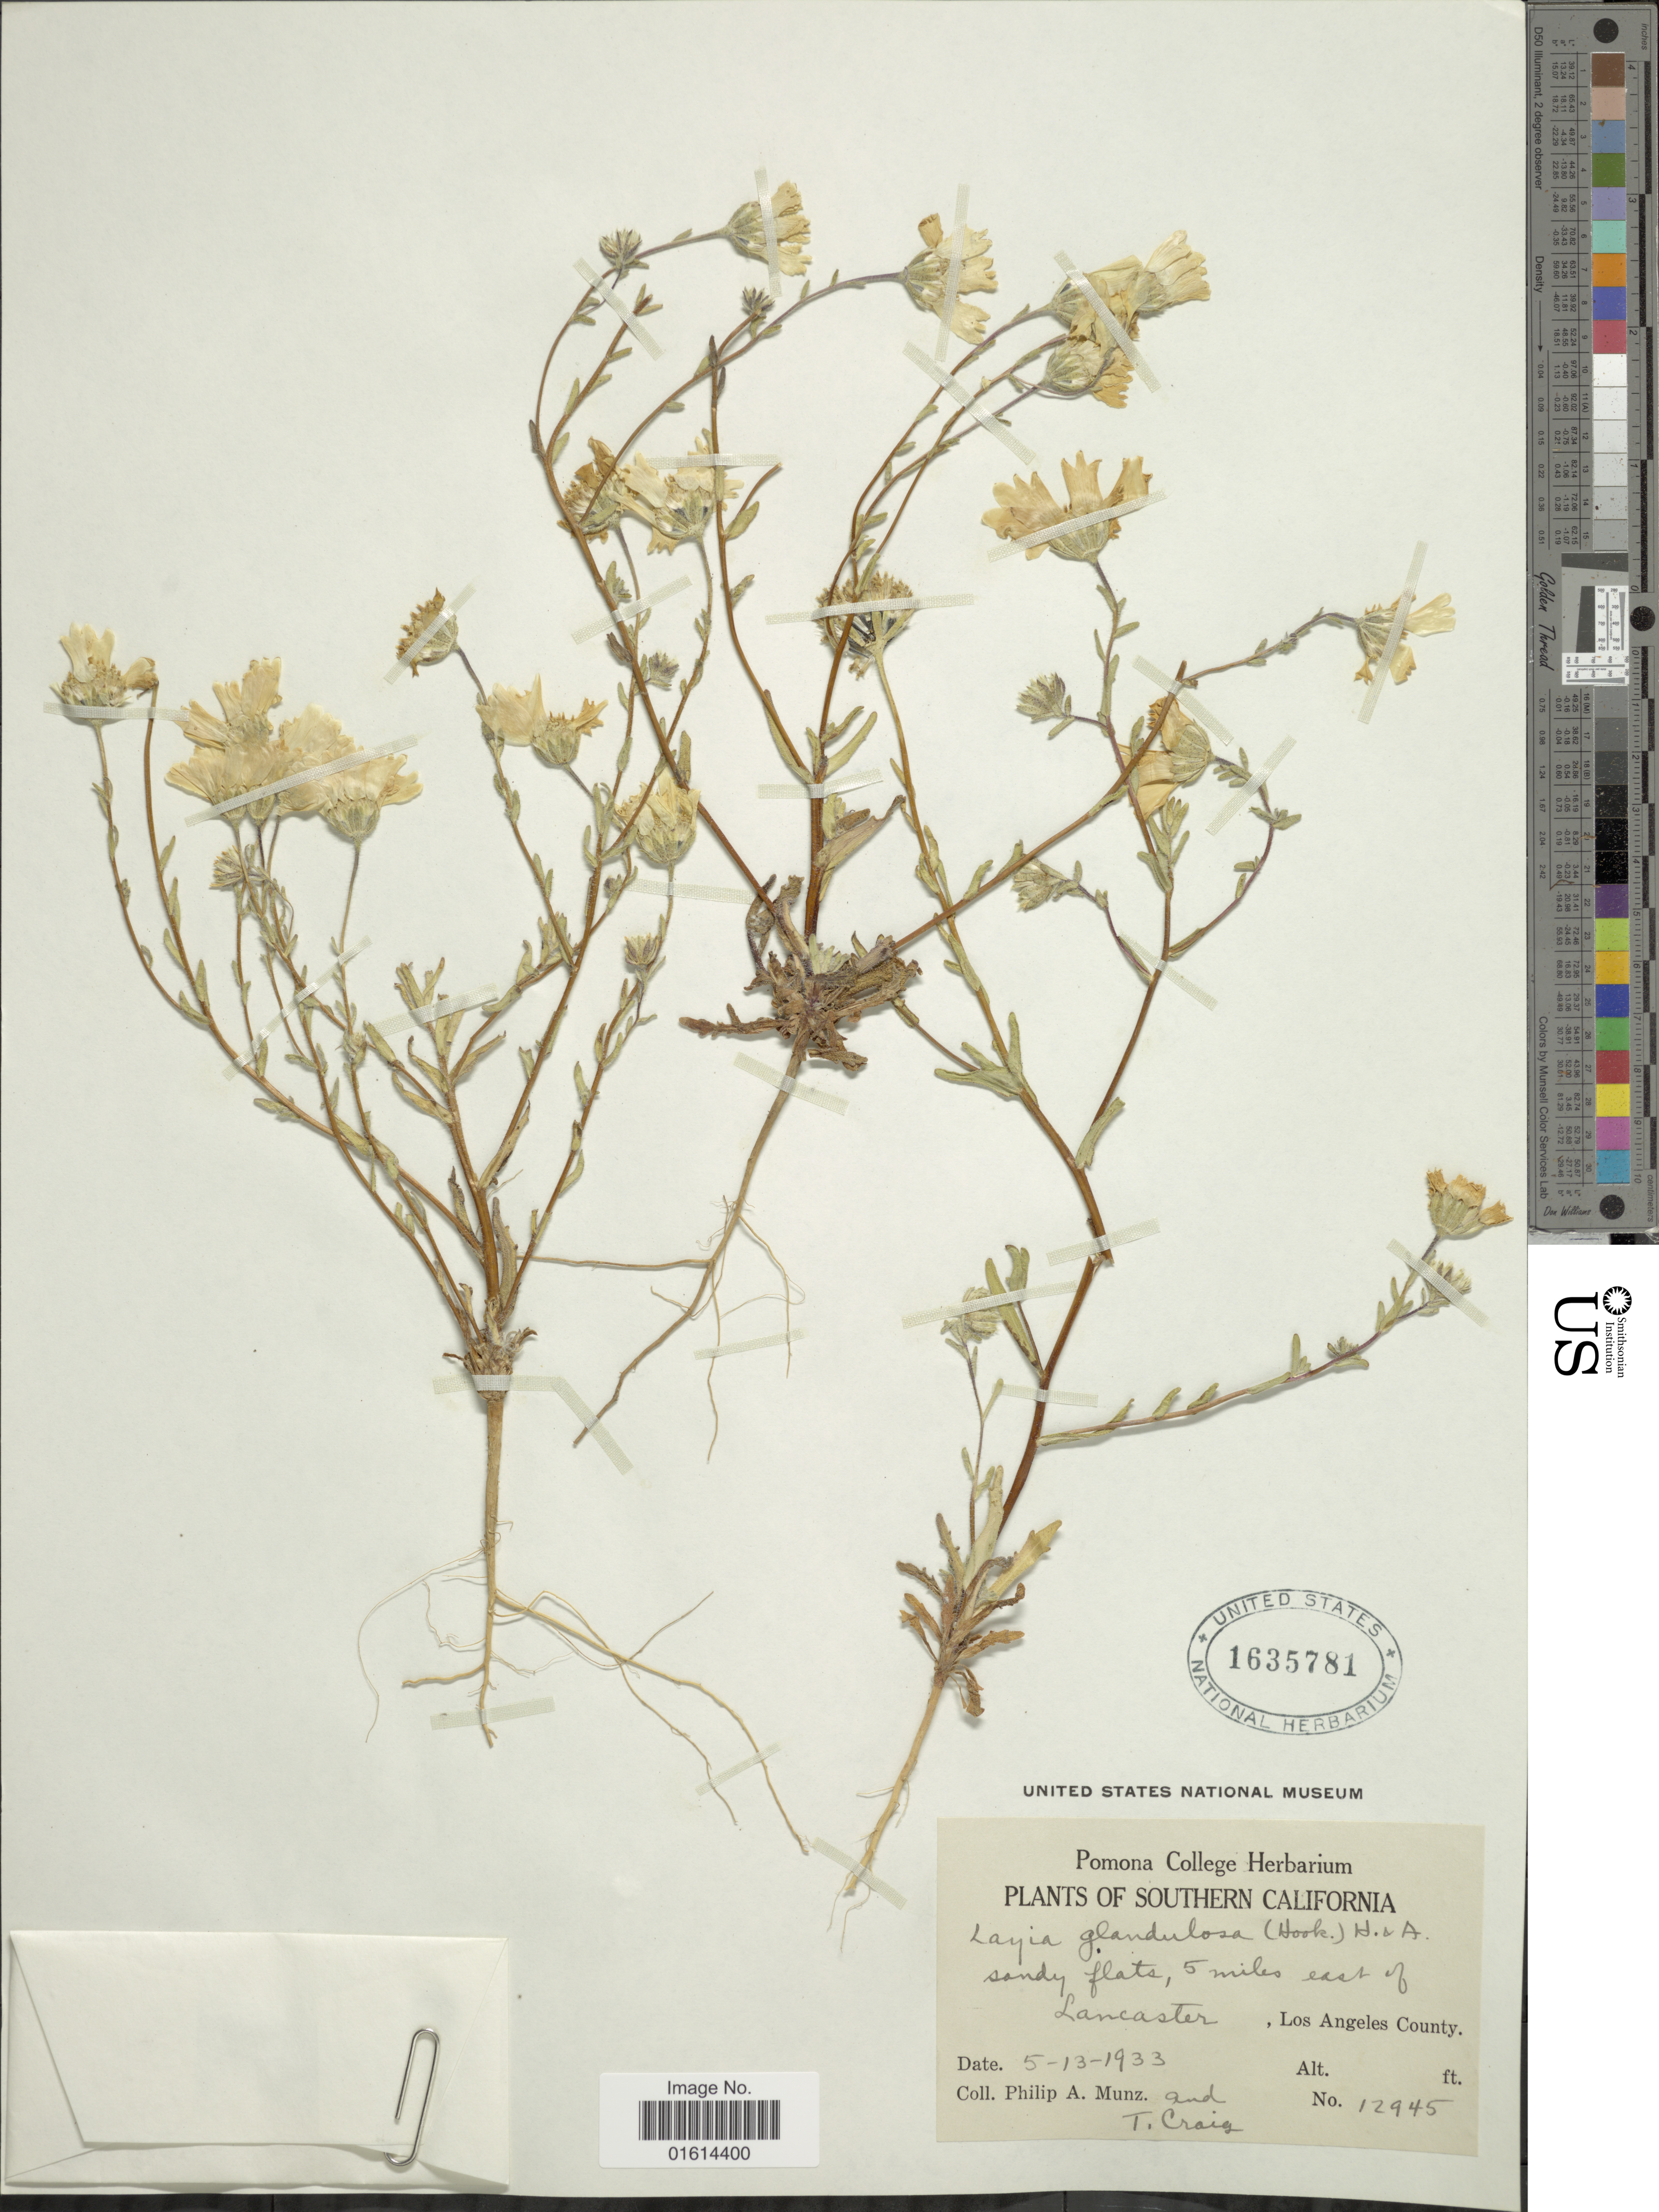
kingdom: Plantae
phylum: Tracheophyta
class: Magnoliopsida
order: Asterales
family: Asteraceae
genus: Layia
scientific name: Layia glandulosa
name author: Hook. & Arn.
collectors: P. A. Munz & T. Craig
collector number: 12945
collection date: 1933-05-13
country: United States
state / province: California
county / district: Los Angeles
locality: Southern Califoria, 5 miles east of Lancaster, Los Angeles County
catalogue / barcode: US 1635781